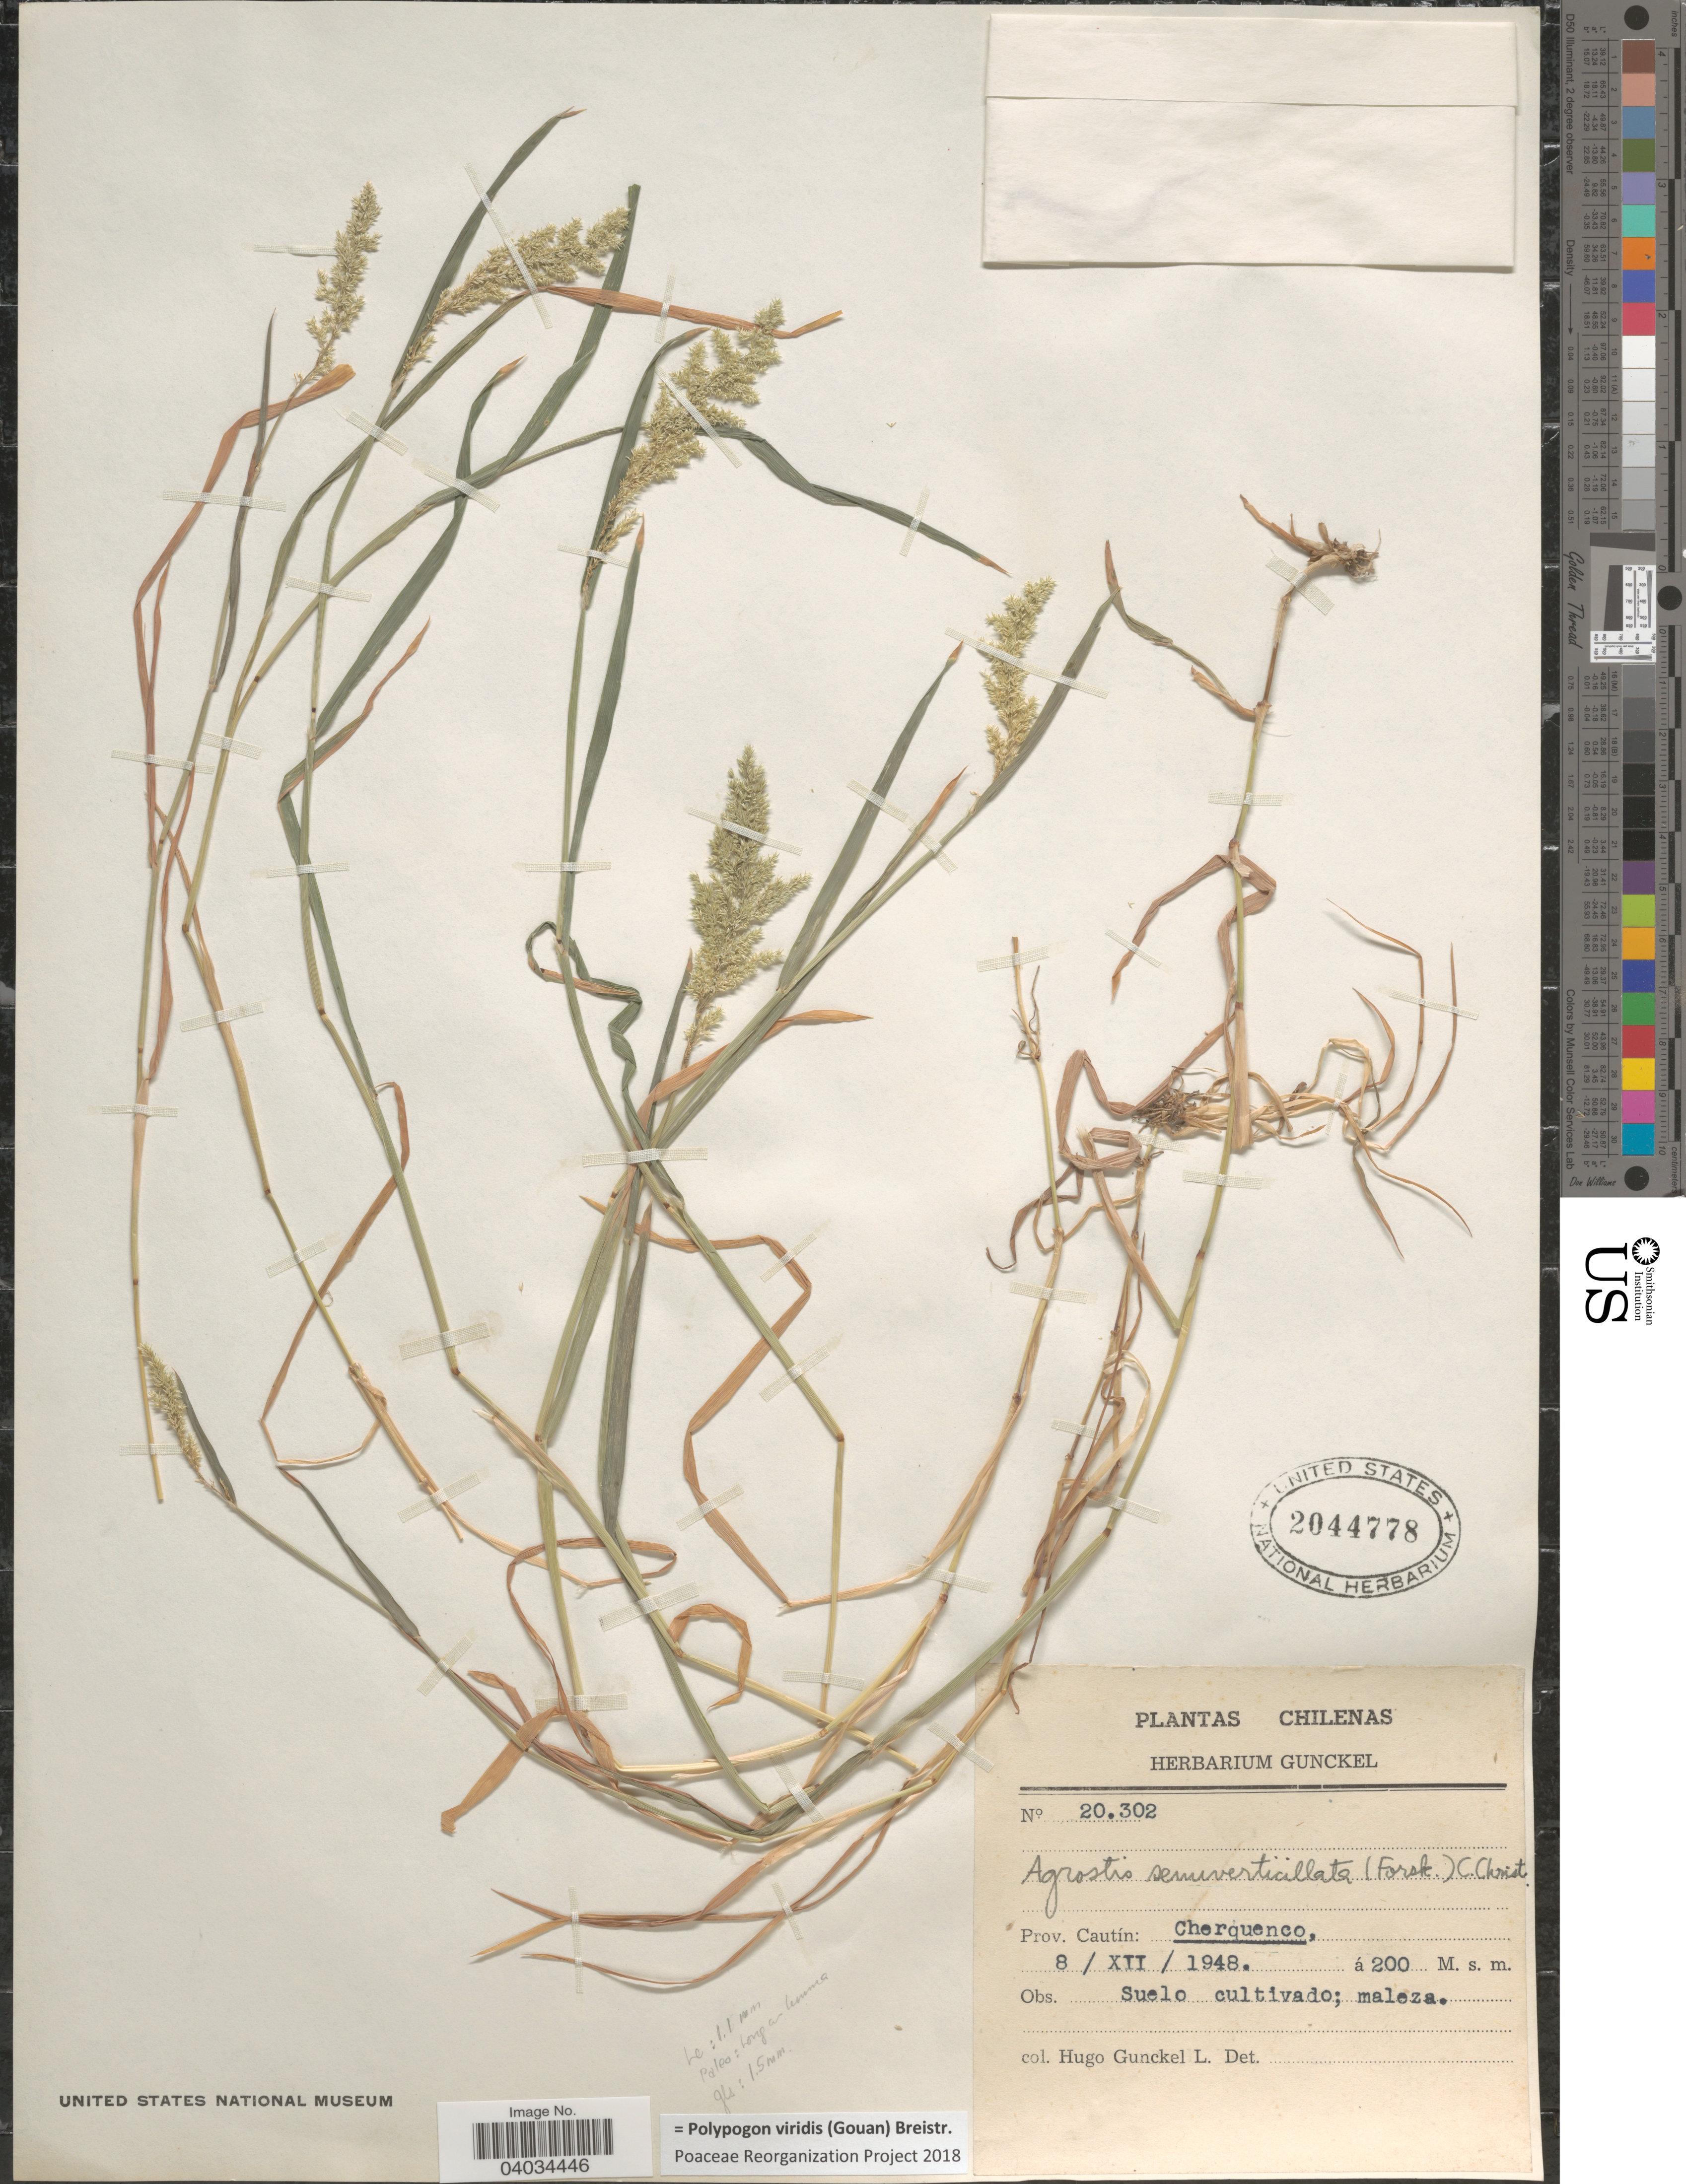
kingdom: Plantae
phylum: Tracheophyta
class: Liliopsida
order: Poales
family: Poaceae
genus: Polypogon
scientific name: Polypogon viridis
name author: (Gouan) Breistroffer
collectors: H. Gunckel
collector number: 20302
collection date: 1948-12-08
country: Chile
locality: Prov. Cautín: Cherquenco.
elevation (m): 200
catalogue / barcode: US 2044778